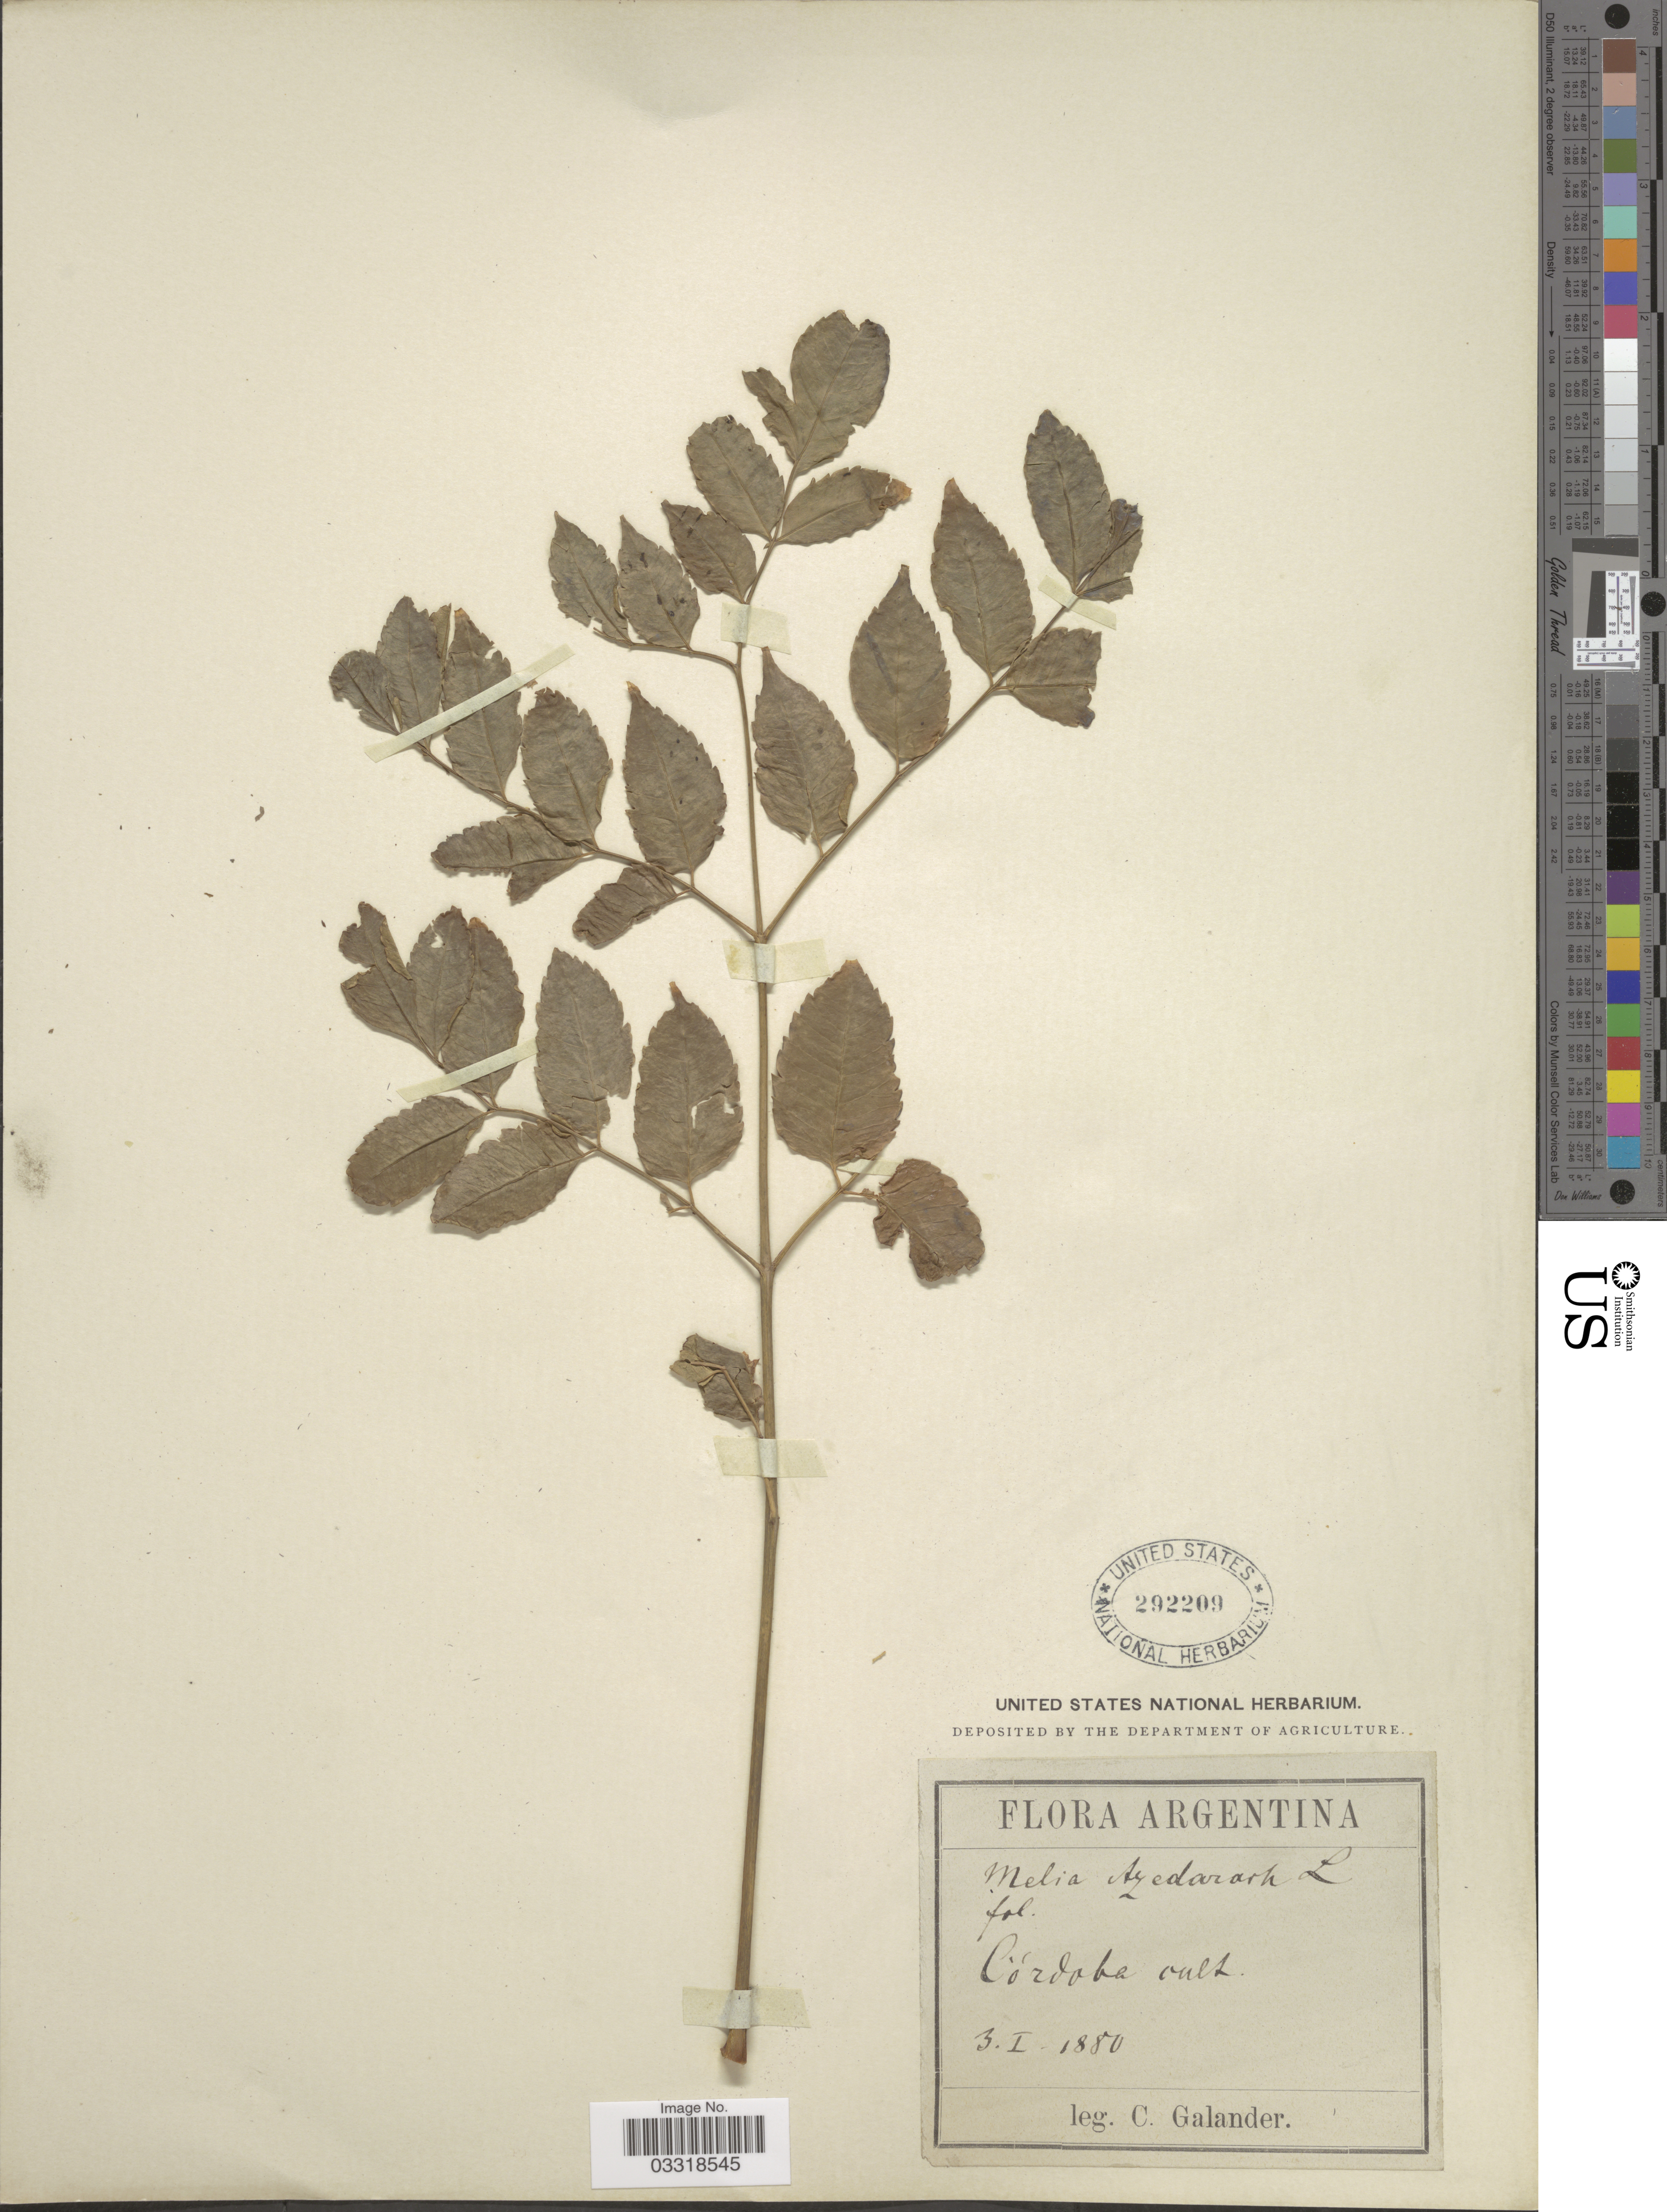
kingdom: Plantae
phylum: Tracheophyta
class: Magnoliopsida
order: Sapindales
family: Meliaceae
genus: Melia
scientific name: Melia azedarach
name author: L.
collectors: C. Galander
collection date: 1880-01-03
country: Argentina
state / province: Cordoba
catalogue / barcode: US 292209